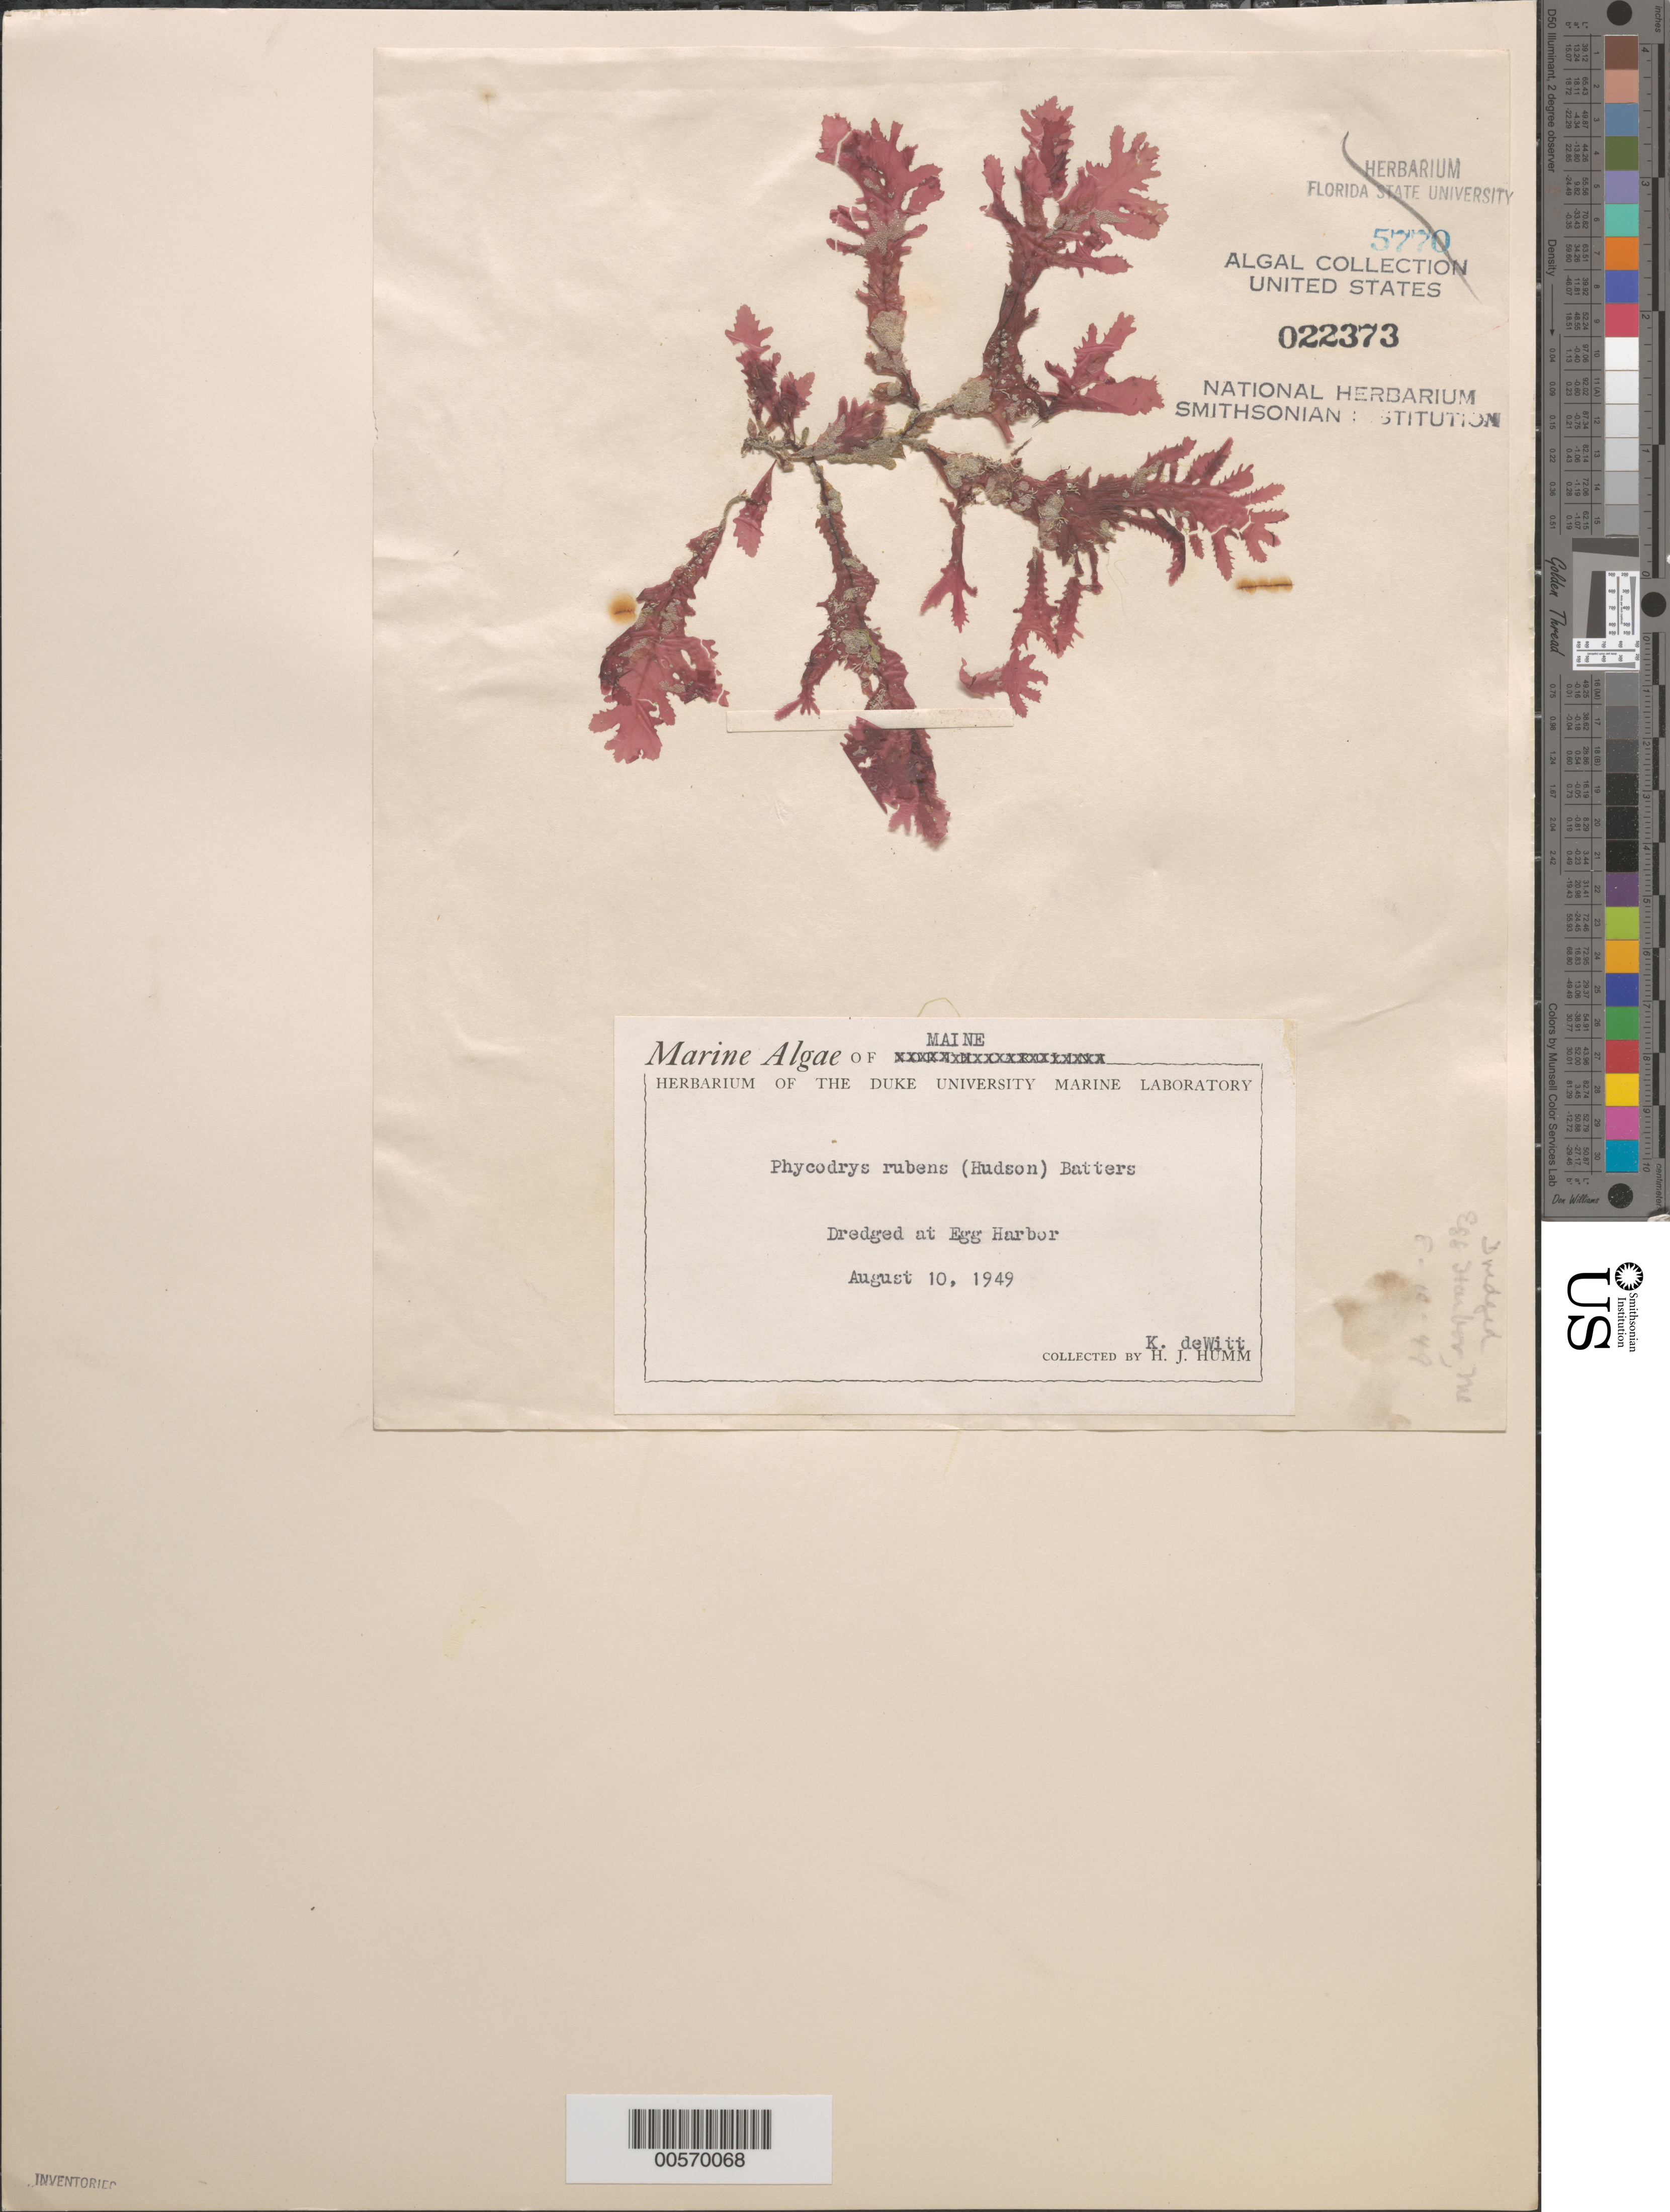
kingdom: Plantae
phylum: Rhodophyta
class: Florideophyceae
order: Ceramiales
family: Delesseriaceae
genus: Phycodrys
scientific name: Phycodrys rubens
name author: (L.) Batters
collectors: K. deWitt & H. J. Humm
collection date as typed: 10 Aug 1949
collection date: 1949-08-10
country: United States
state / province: Maine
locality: Egg Harbor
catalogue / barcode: US 22373